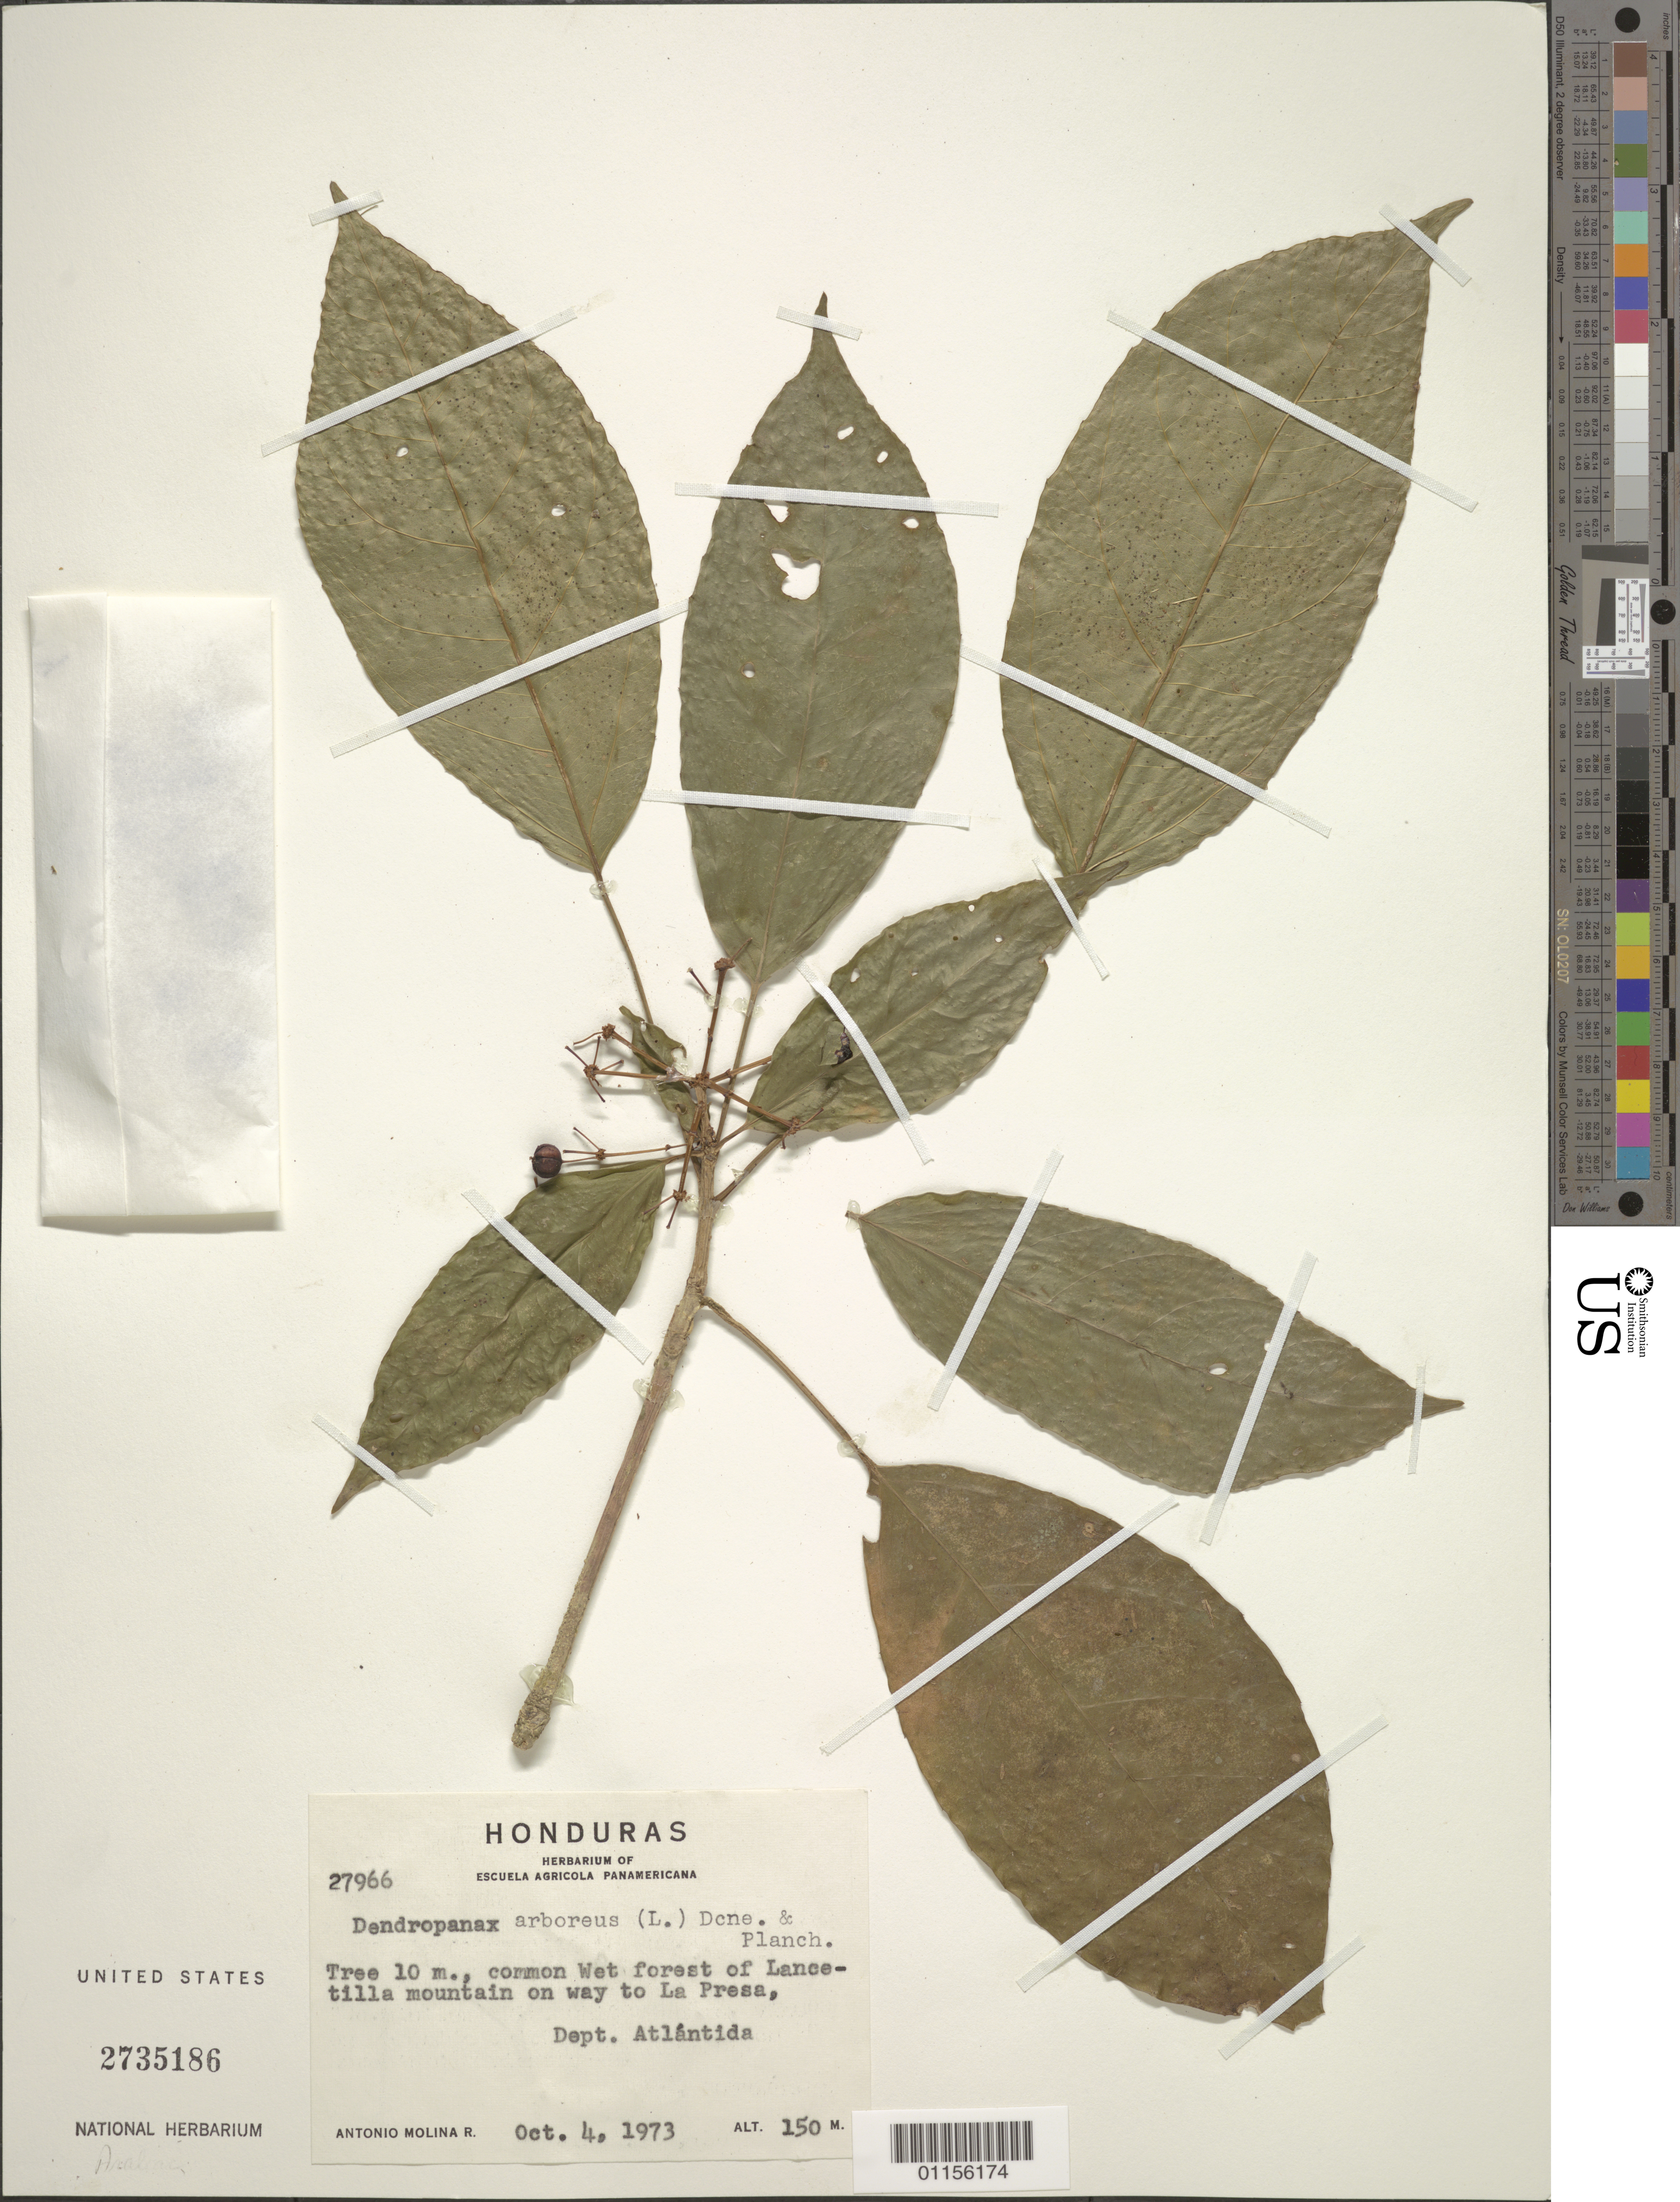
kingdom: Plantae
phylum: Tracheophyta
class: Magnoliopsida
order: Apiales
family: Araliaceae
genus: Dendropanax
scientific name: Dendropanax arboreus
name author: (L.) Decne. & Planch.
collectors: A. Molina R.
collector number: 27966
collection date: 1973-10-04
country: Honduras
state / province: Atlántida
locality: Lancetilla Mt, on way to La Presa.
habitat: Tree, common wet forest.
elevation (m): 150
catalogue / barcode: US 2735186